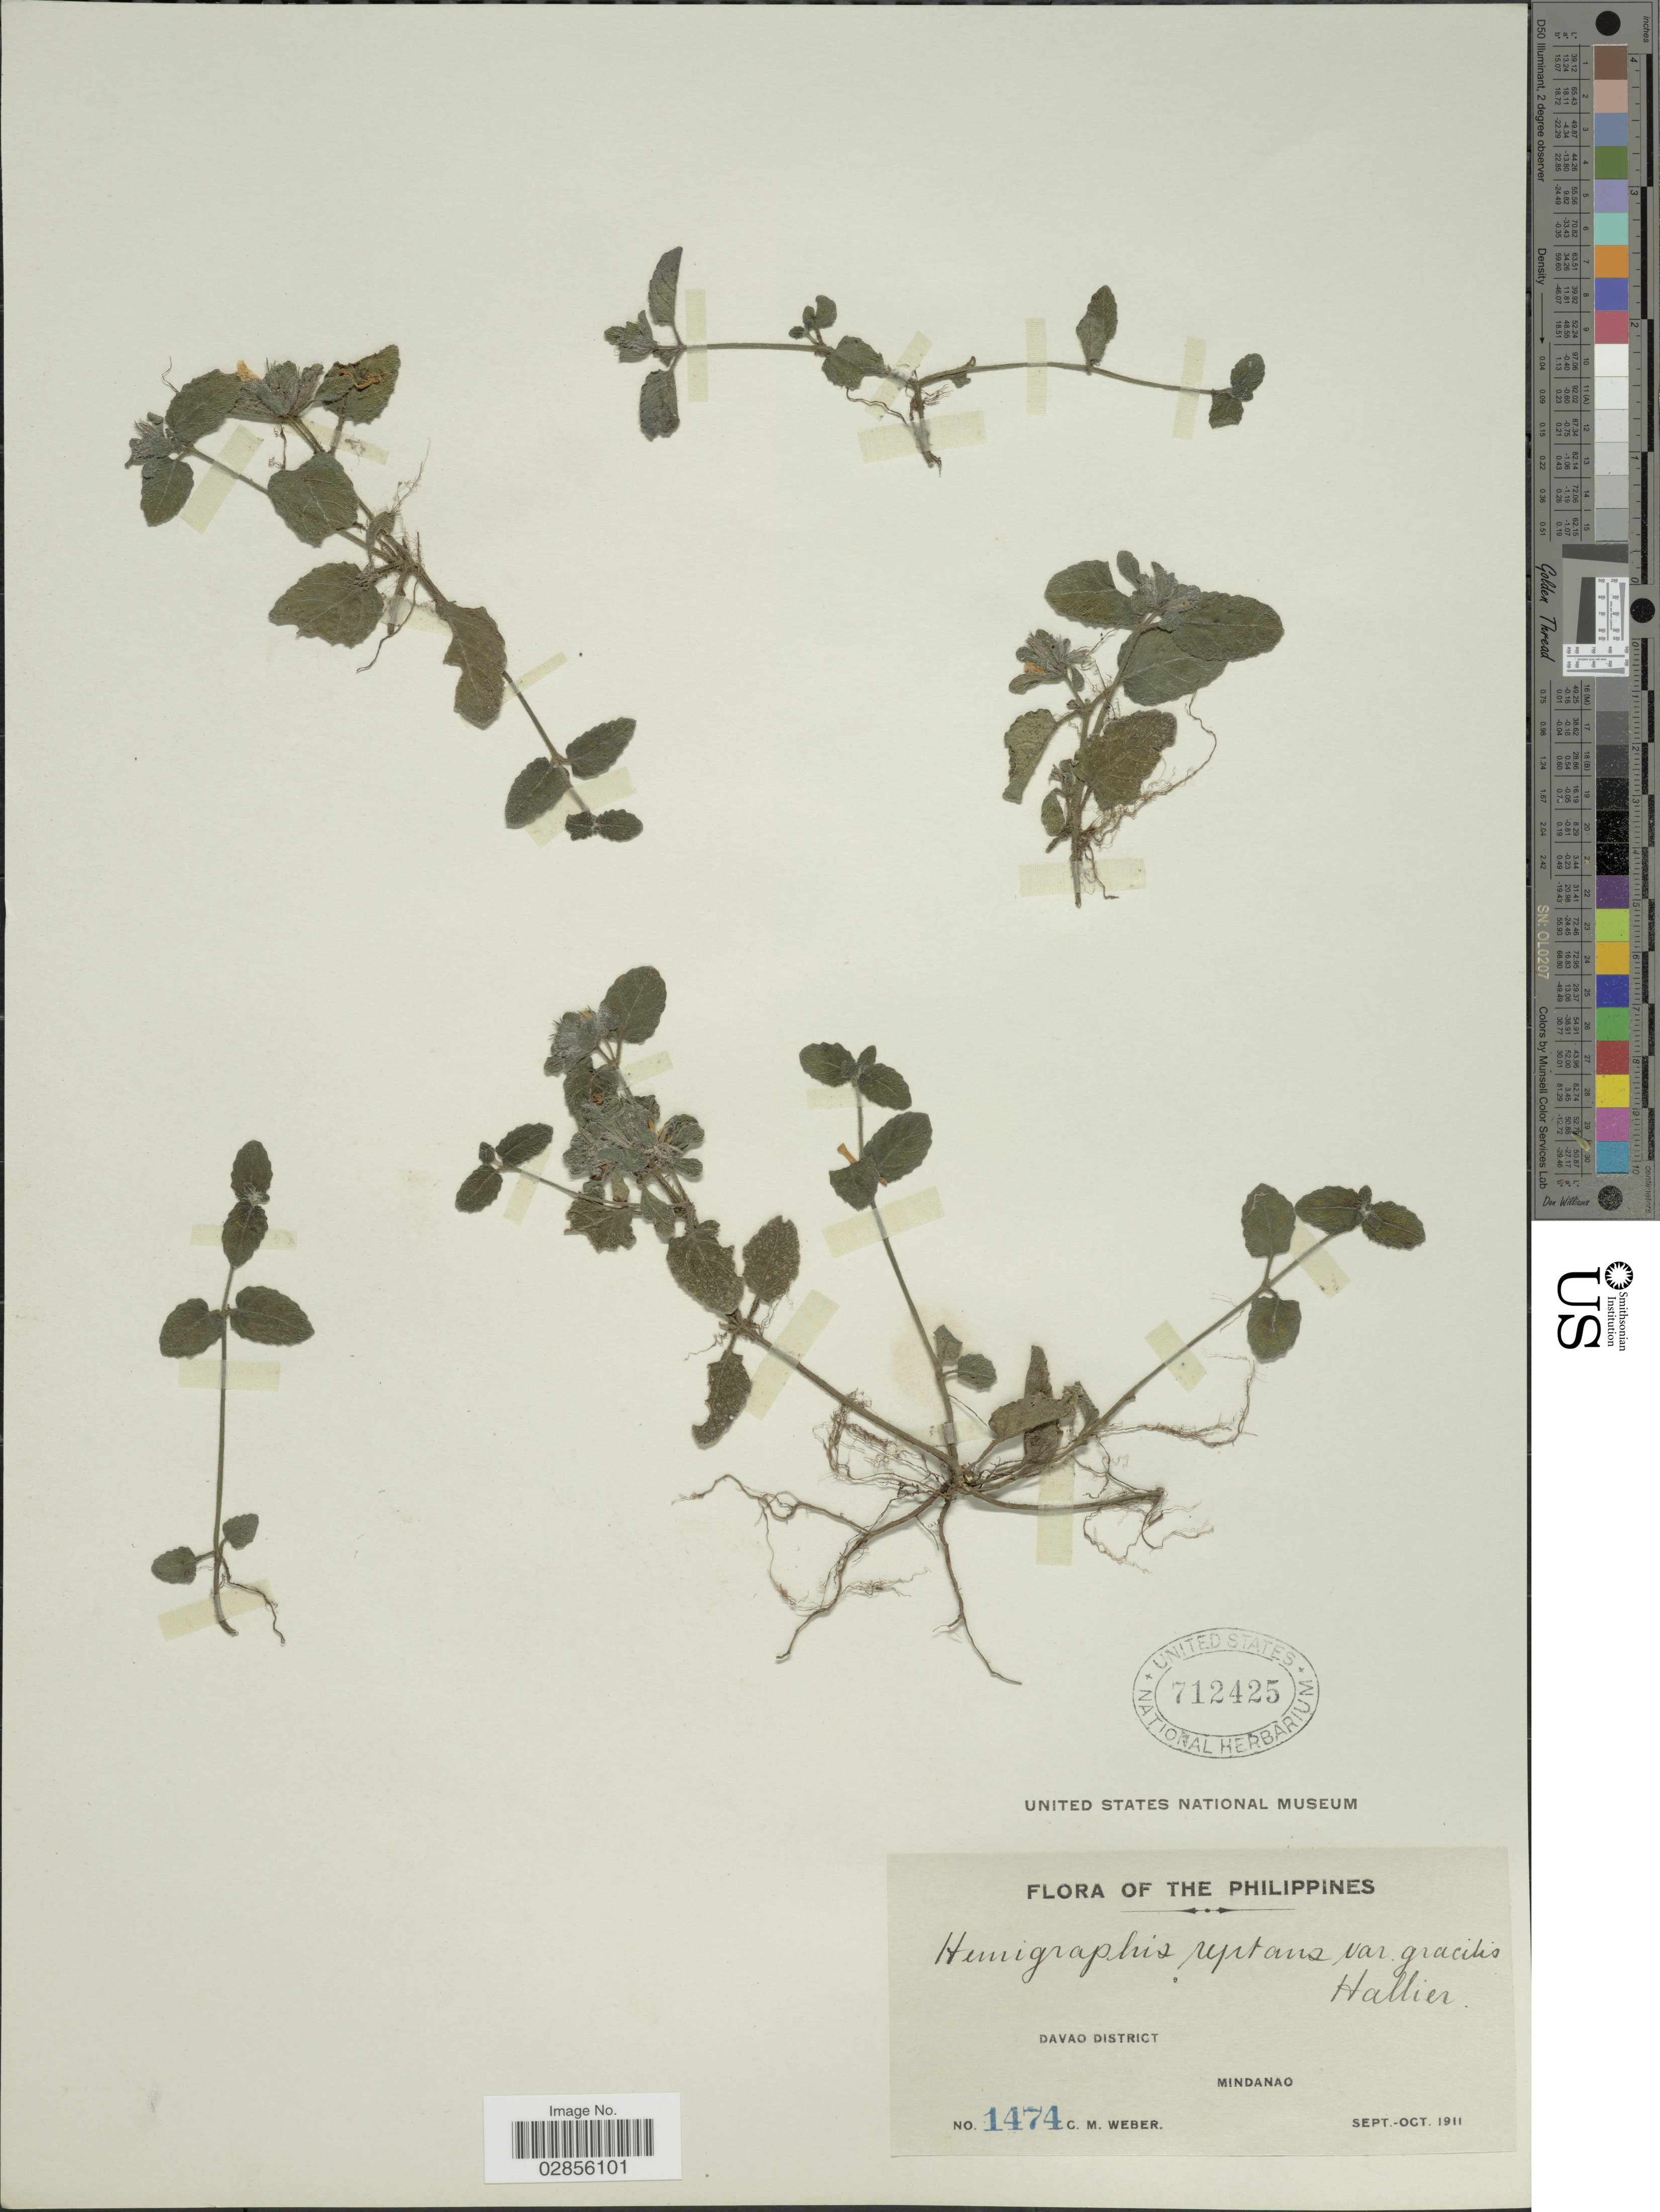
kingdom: Plantae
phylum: Tracheophyta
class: Magnoliopsida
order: Lamiales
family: Acanthaceae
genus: Hemigraphis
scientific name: Hemigraphis reptans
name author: (G. Forst.) T. Anderson ex Hemsl.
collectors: C. M. Weber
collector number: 1474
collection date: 1911-09/1911-10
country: Philippines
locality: Davao District. Mindanao.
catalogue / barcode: US 712425